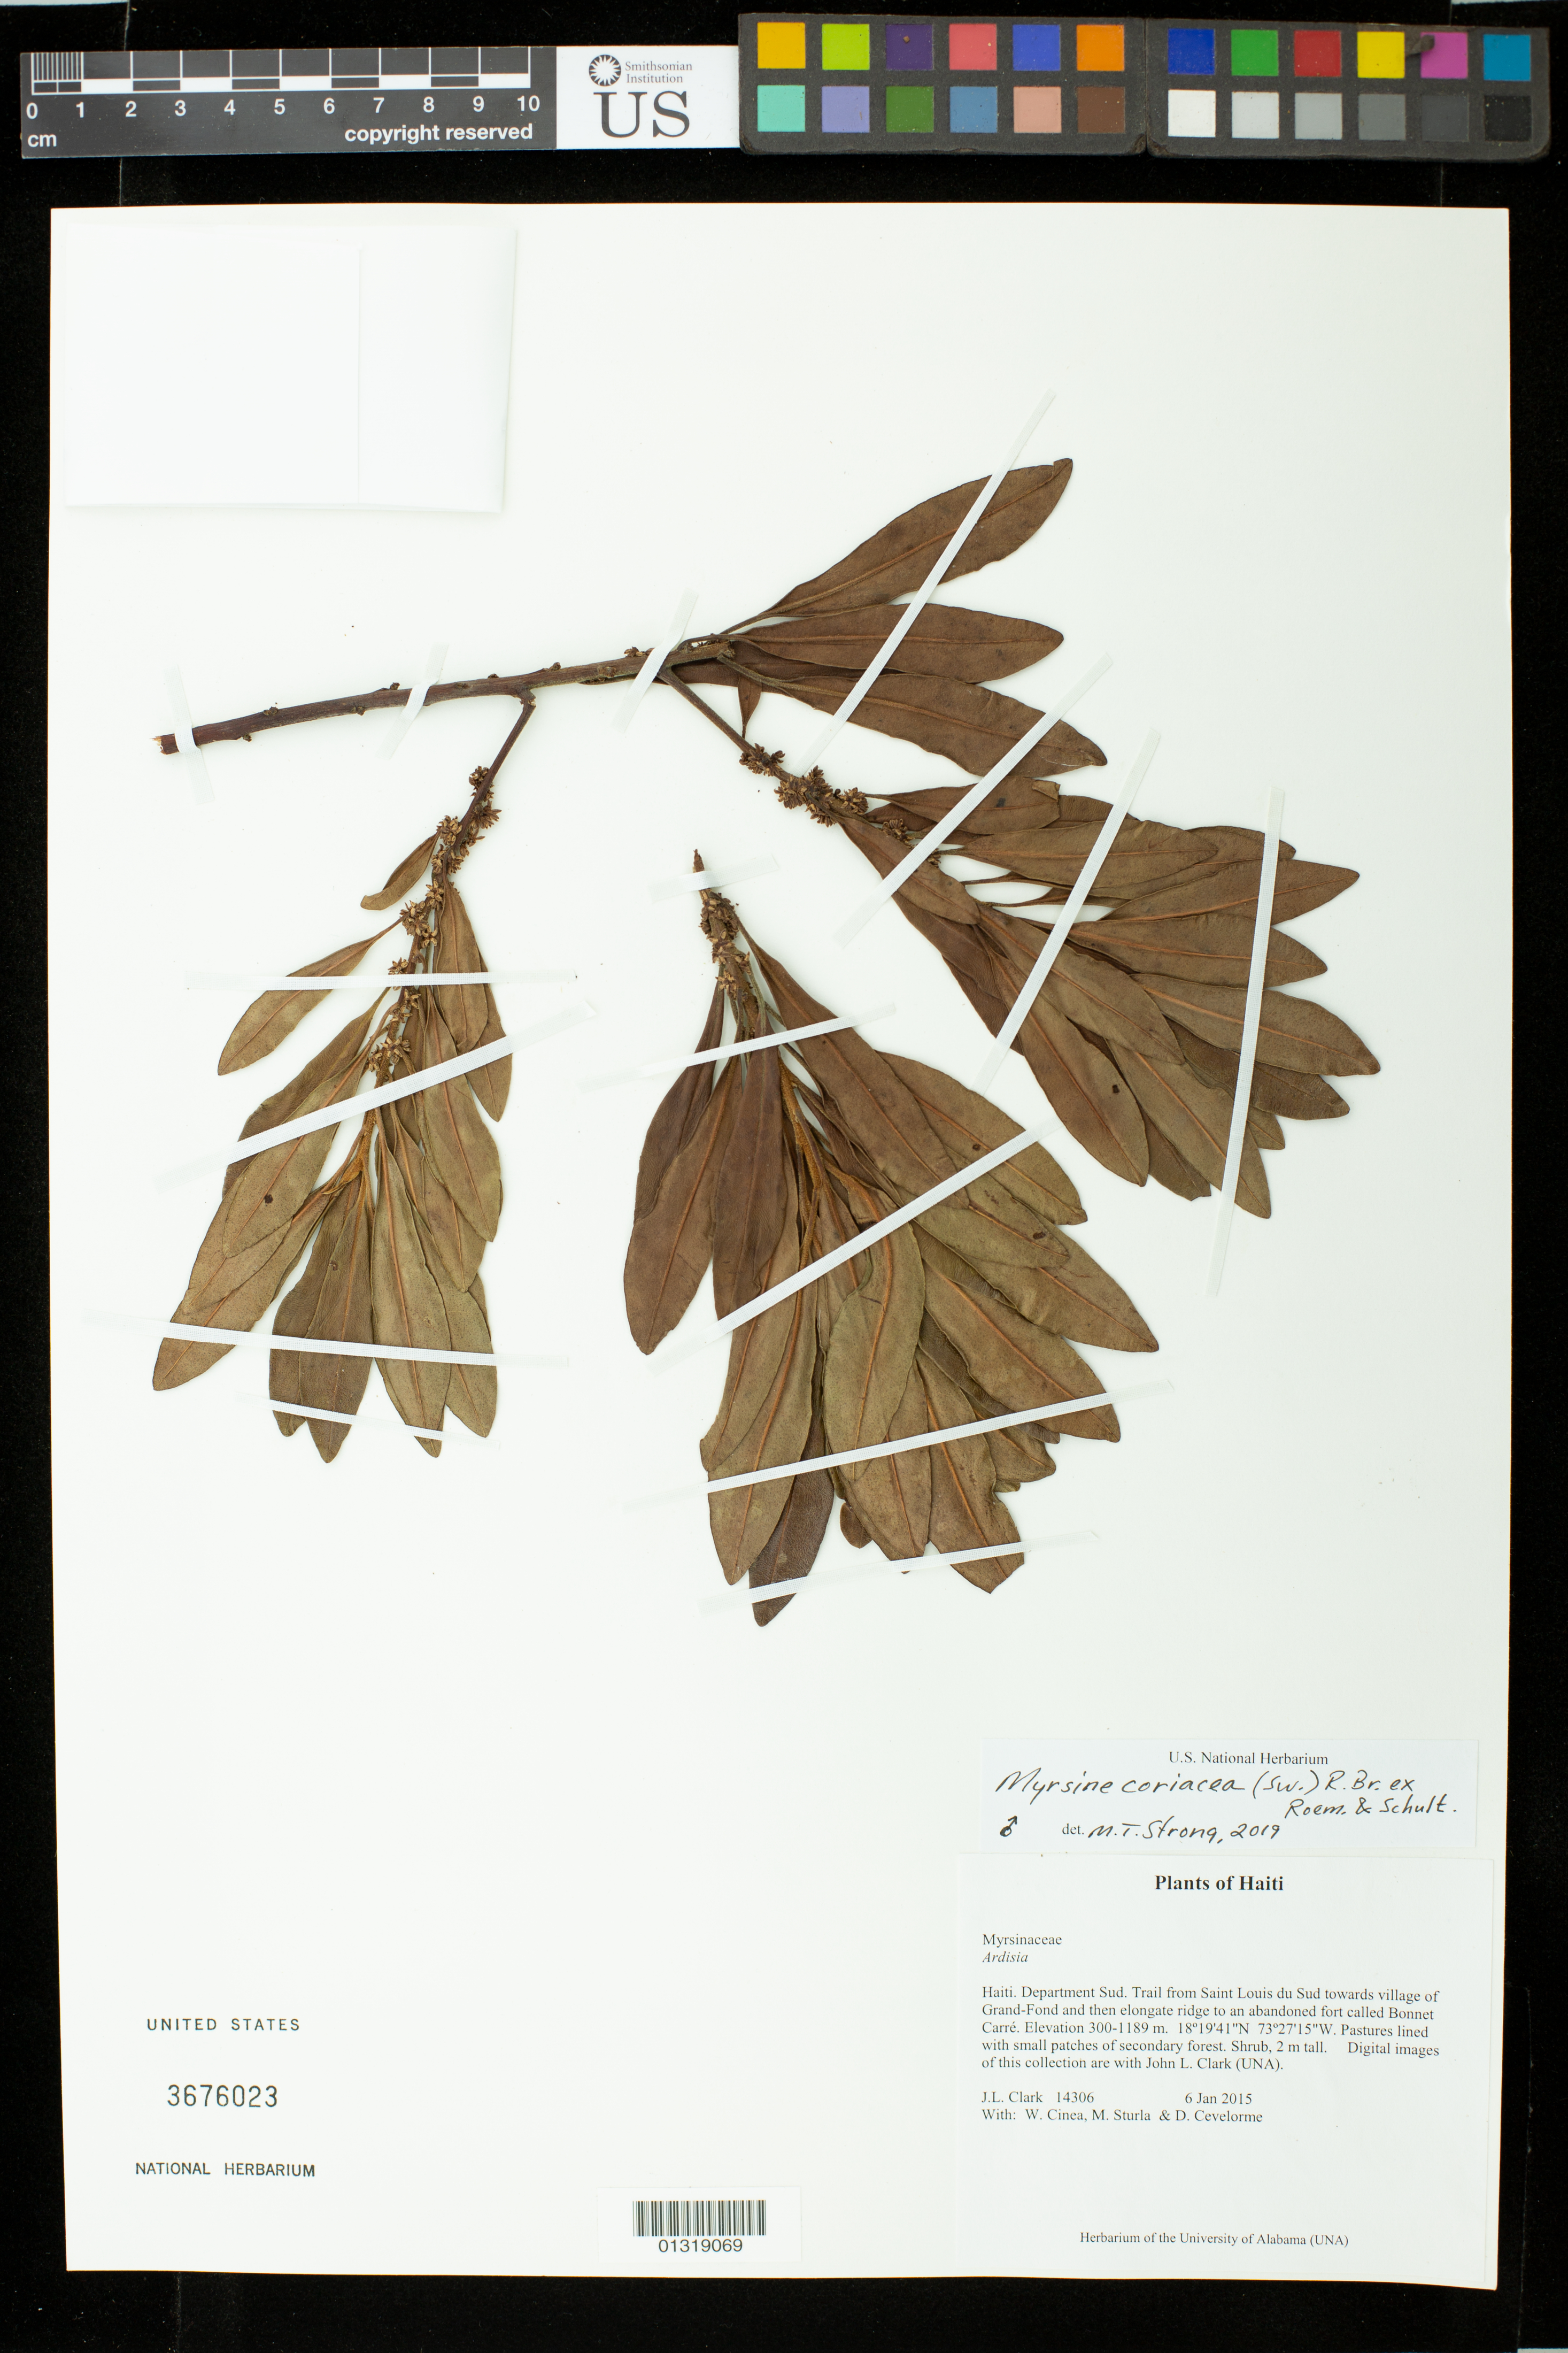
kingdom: Plantae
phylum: Tracheophyta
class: Magnoliopsida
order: Ericales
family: Primulaceae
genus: Myrsine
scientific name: Myrsine coriacea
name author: (Sw.) R. Br. ex Roem. & Schult.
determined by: Strong, Mark T., (BOT), Smithsonian Institution - National Museum of Natural History (UNITED STATES)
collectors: J. L. Clark, W. Cinea, M. Sturla & D. Cevelorme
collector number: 14306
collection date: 2015-01-06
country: Haiti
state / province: Sud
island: Hispaniola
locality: Trail from Saint Louis du Sud towards village of Grand-Fond and then elongate ridge to an abandoned fort called Bonnet Carré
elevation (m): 300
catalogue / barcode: US 3676023